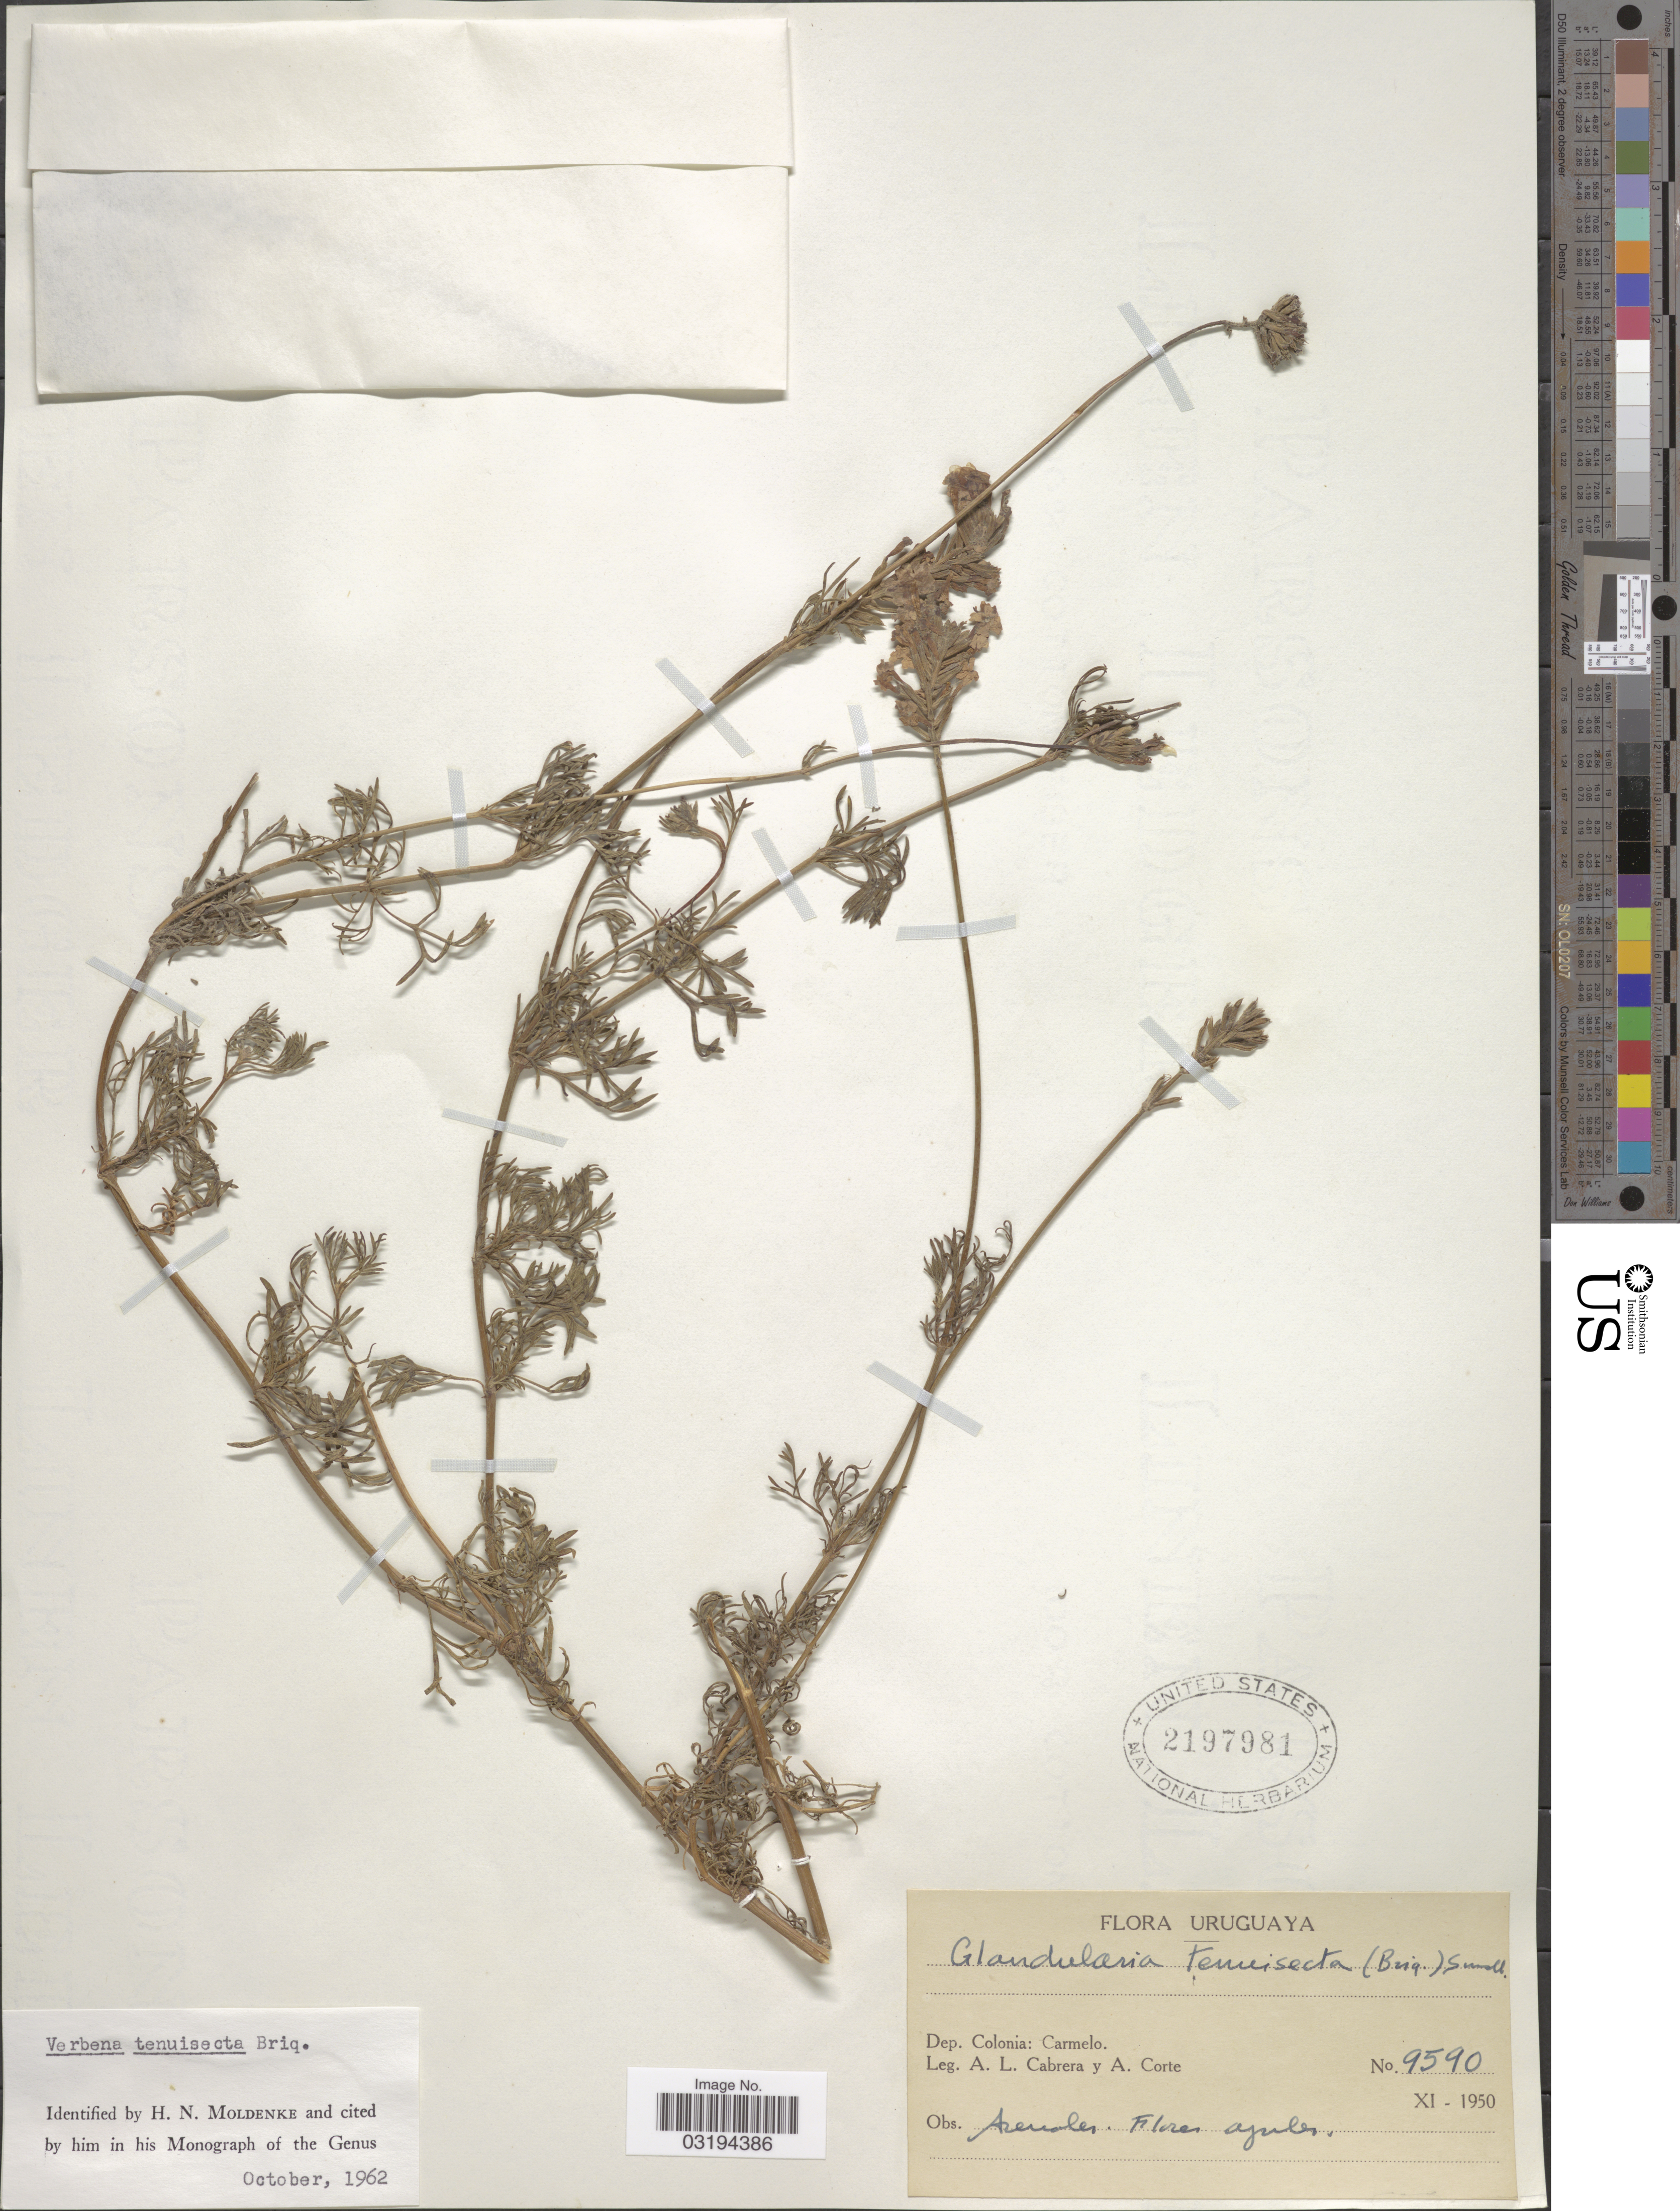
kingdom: Plantae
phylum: Tracheophyta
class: Magnoliopsida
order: Lamiales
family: Verbenaceae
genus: Verbena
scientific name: Verbena tenuisecta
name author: Briq.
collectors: A. L. Cabrera & A. Corte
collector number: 9590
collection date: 1950-11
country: Uruguay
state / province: Colonia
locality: Dep. Colonia: Carmelo.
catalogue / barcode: US 2197981